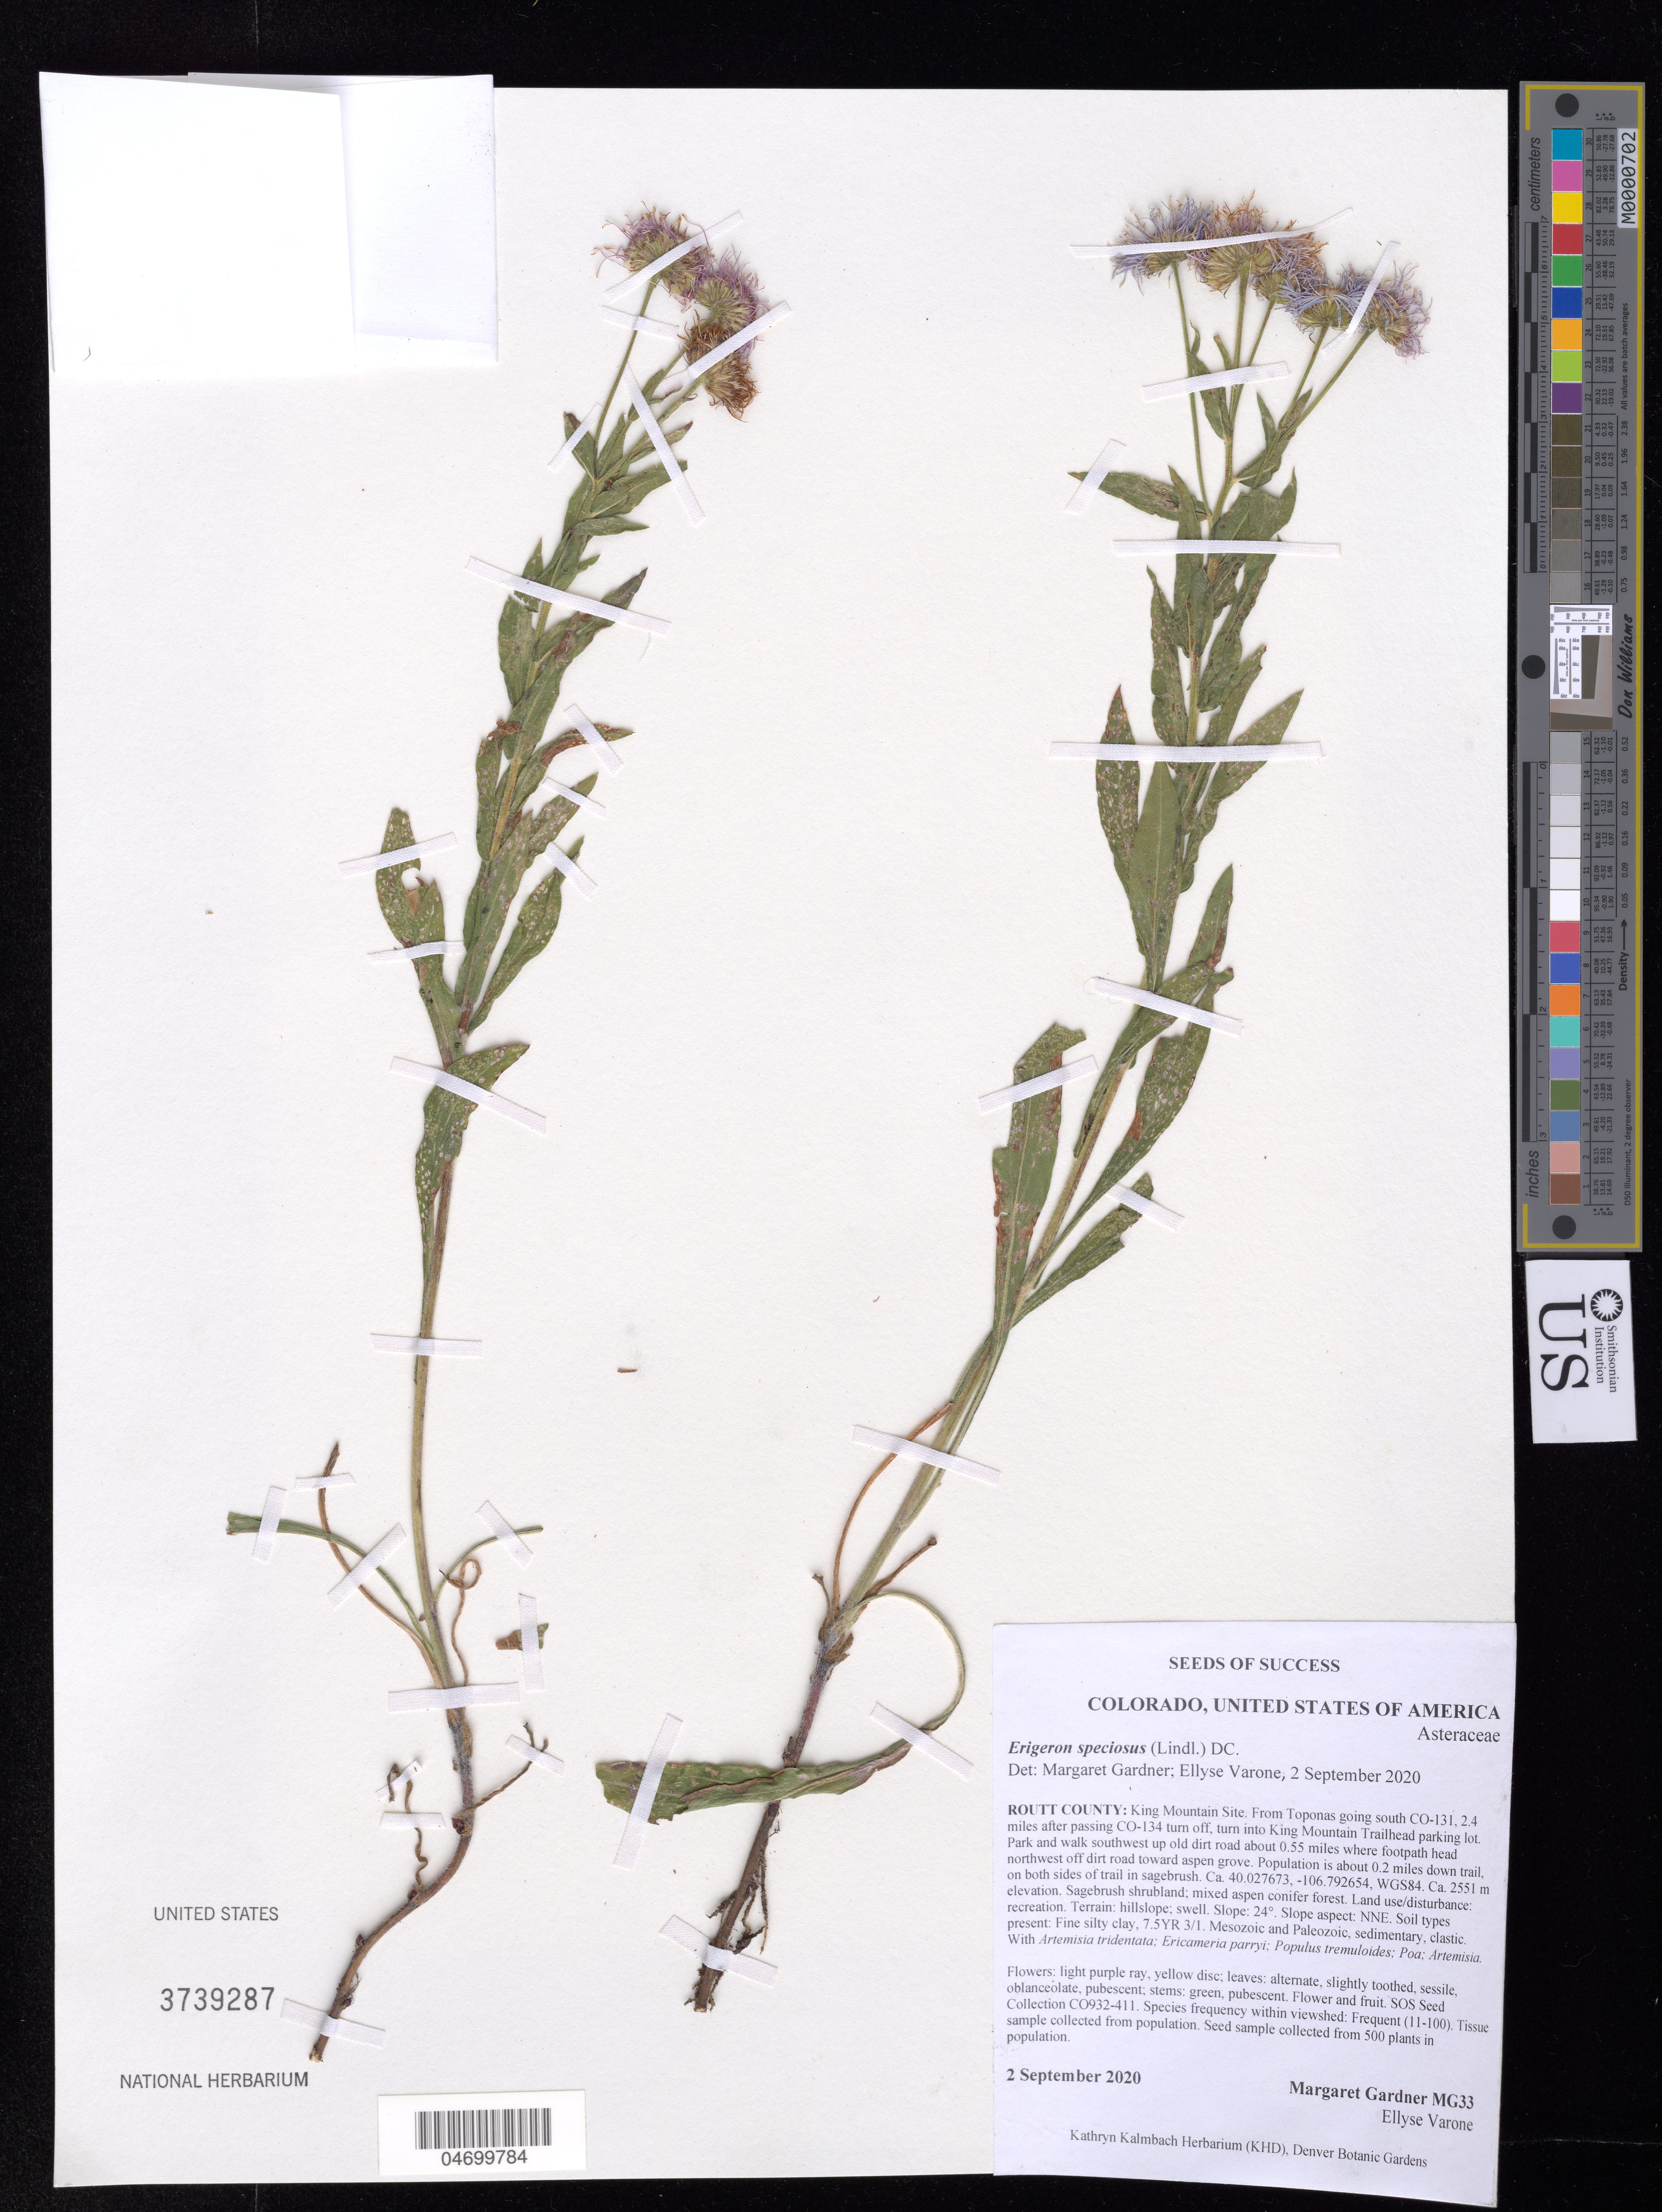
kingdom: Plantae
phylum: Tracheophyta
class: Magnoliopsida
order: Asterales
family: Asteraceae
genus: Erigeron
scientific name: Erigeron speciosus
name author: (Lindl.) DC.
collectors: M. Gardner & E. Varone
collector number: MG33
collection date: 2020-09-02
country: United States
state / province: Colorado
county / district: Routt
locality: King Mountain Site.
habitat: Sagebrush shrubland; mixed aspen conifer forest. Fine silty clay. With Artemisia tridentata, Ericameria parryi, Populus tremuloides.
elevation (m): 2551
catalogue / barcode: US 3739287